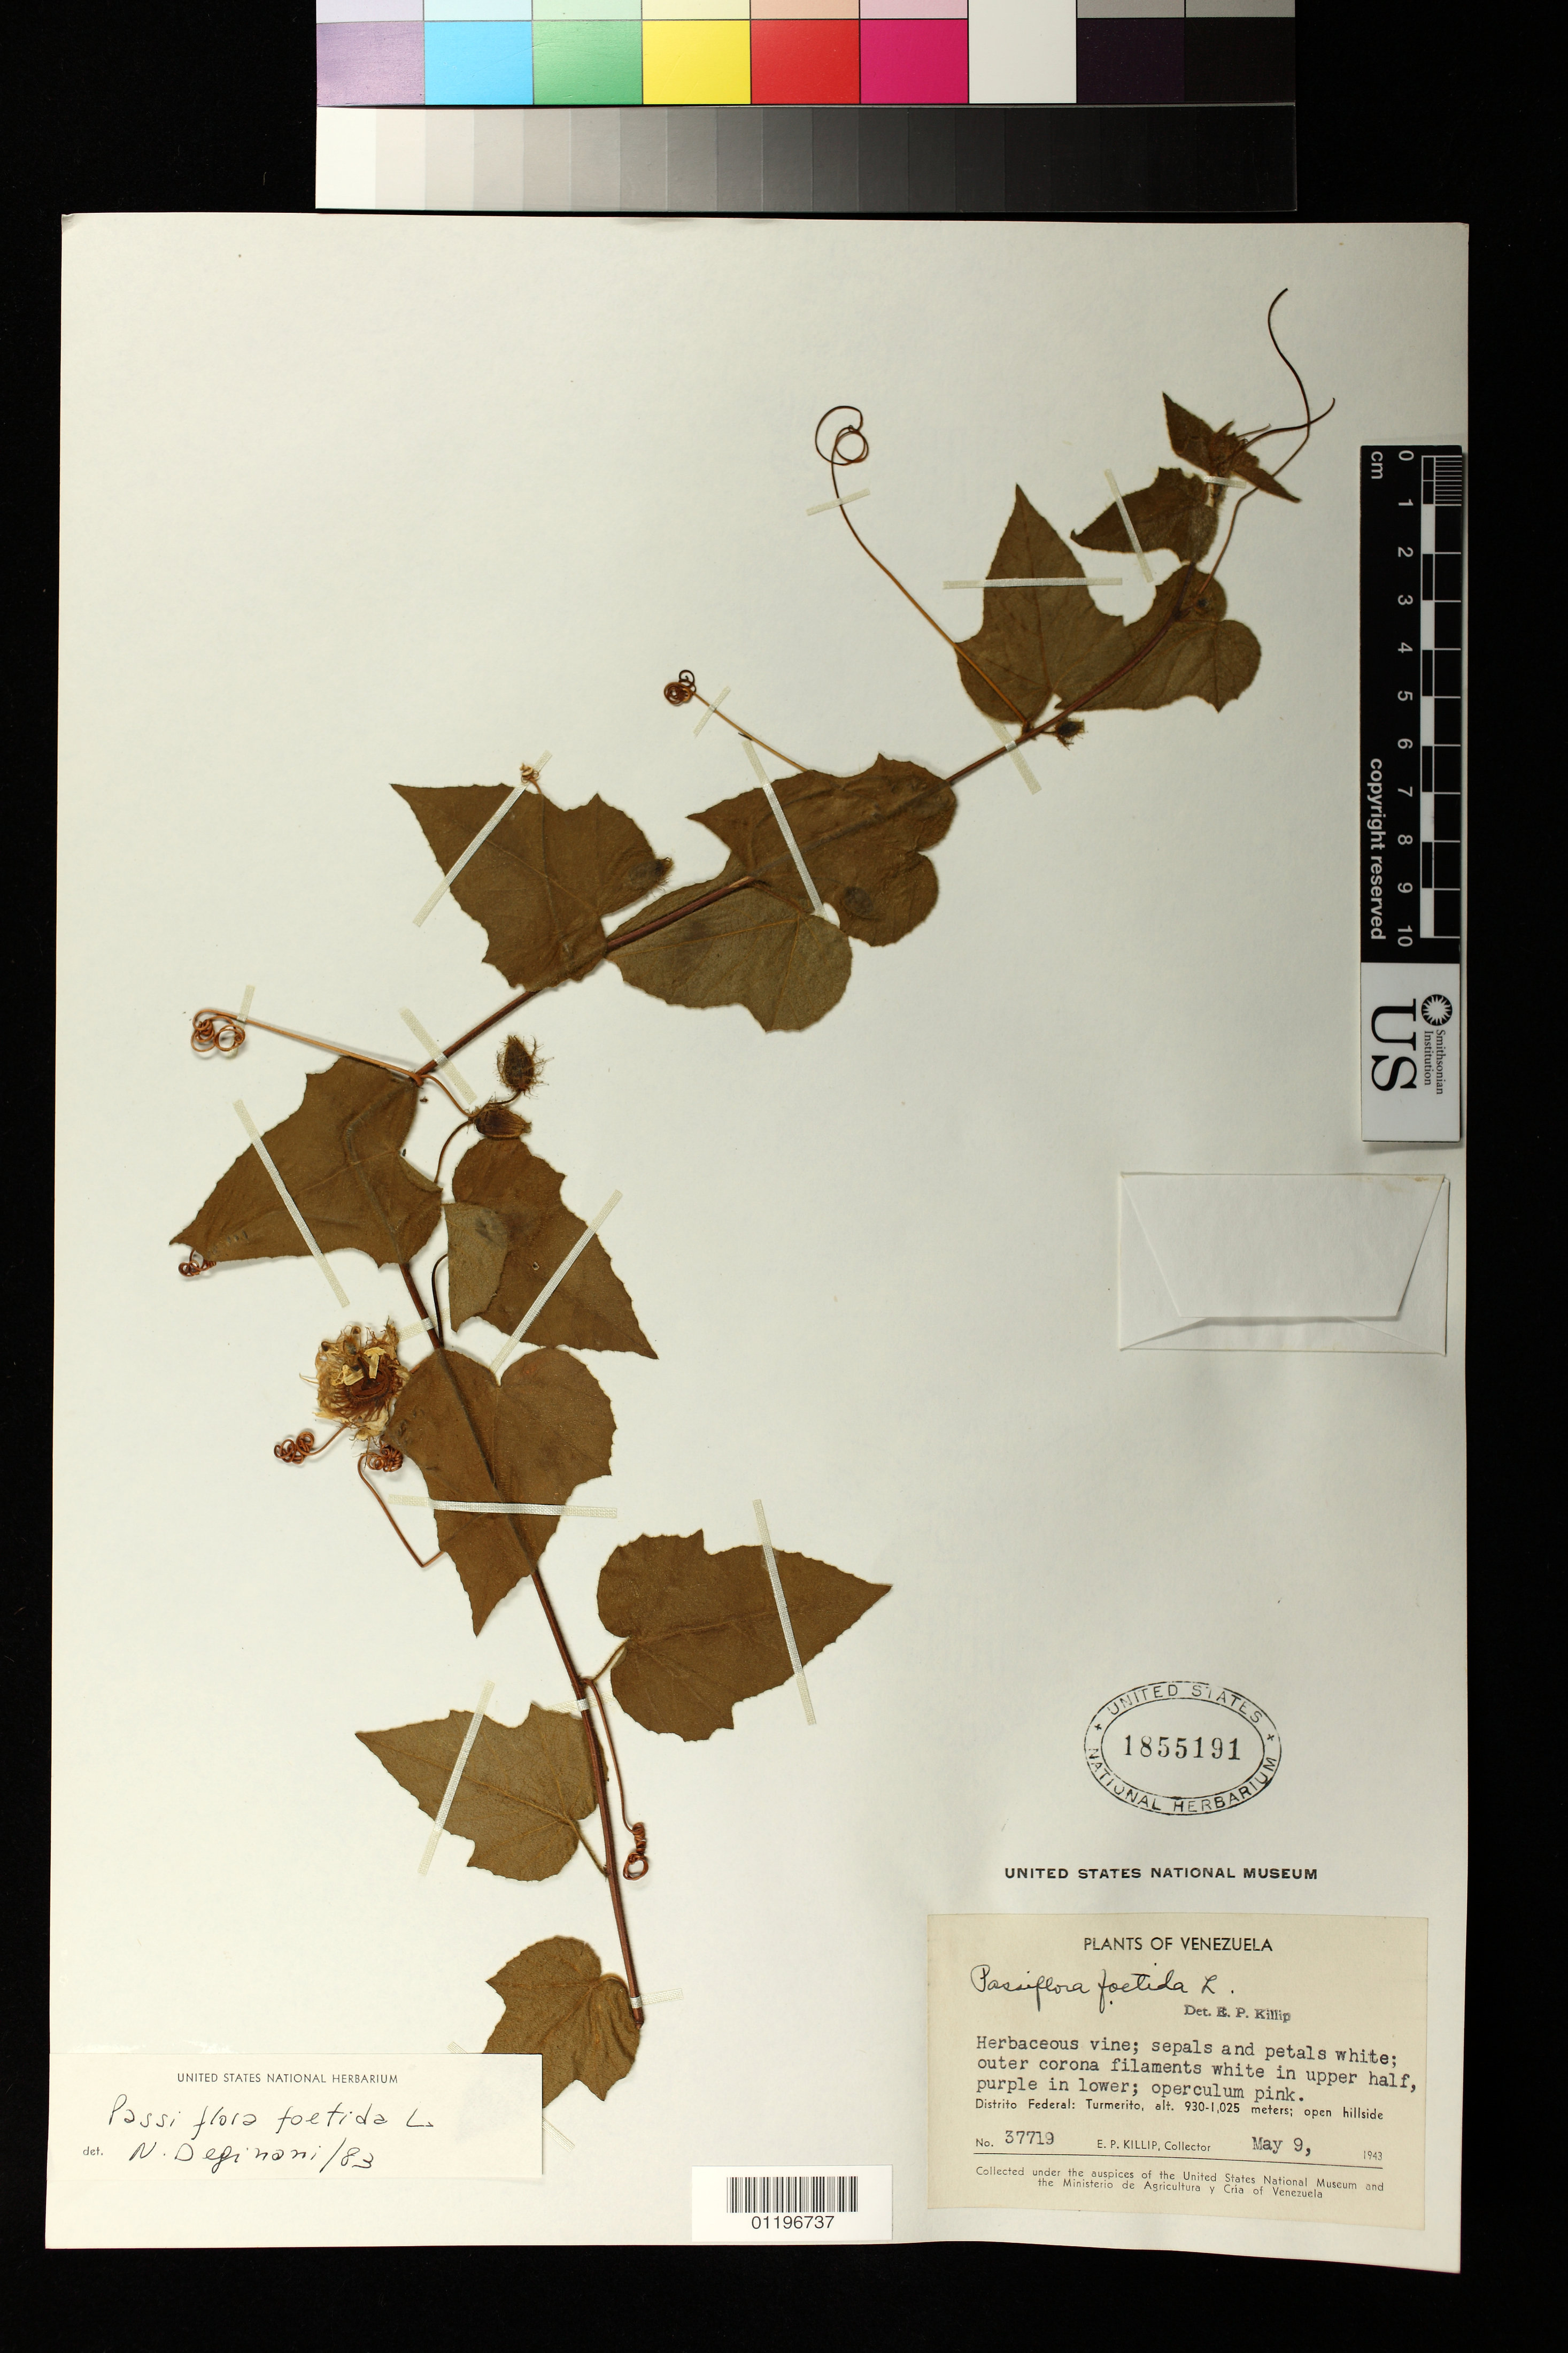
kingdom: Plantae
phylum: Tracheophyta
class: Magnoliopsida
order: Malpighiales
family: Passifloraceae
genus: Passiflora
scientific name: Passiflora foetida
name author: L.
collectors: E. P. Killip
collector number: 37719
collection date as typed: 05 Sep 1943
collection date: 1943-09-05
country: Venezuela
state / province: Distrito Federal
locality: Turmerito... open hillside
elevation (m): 930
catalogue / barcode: US 1855191